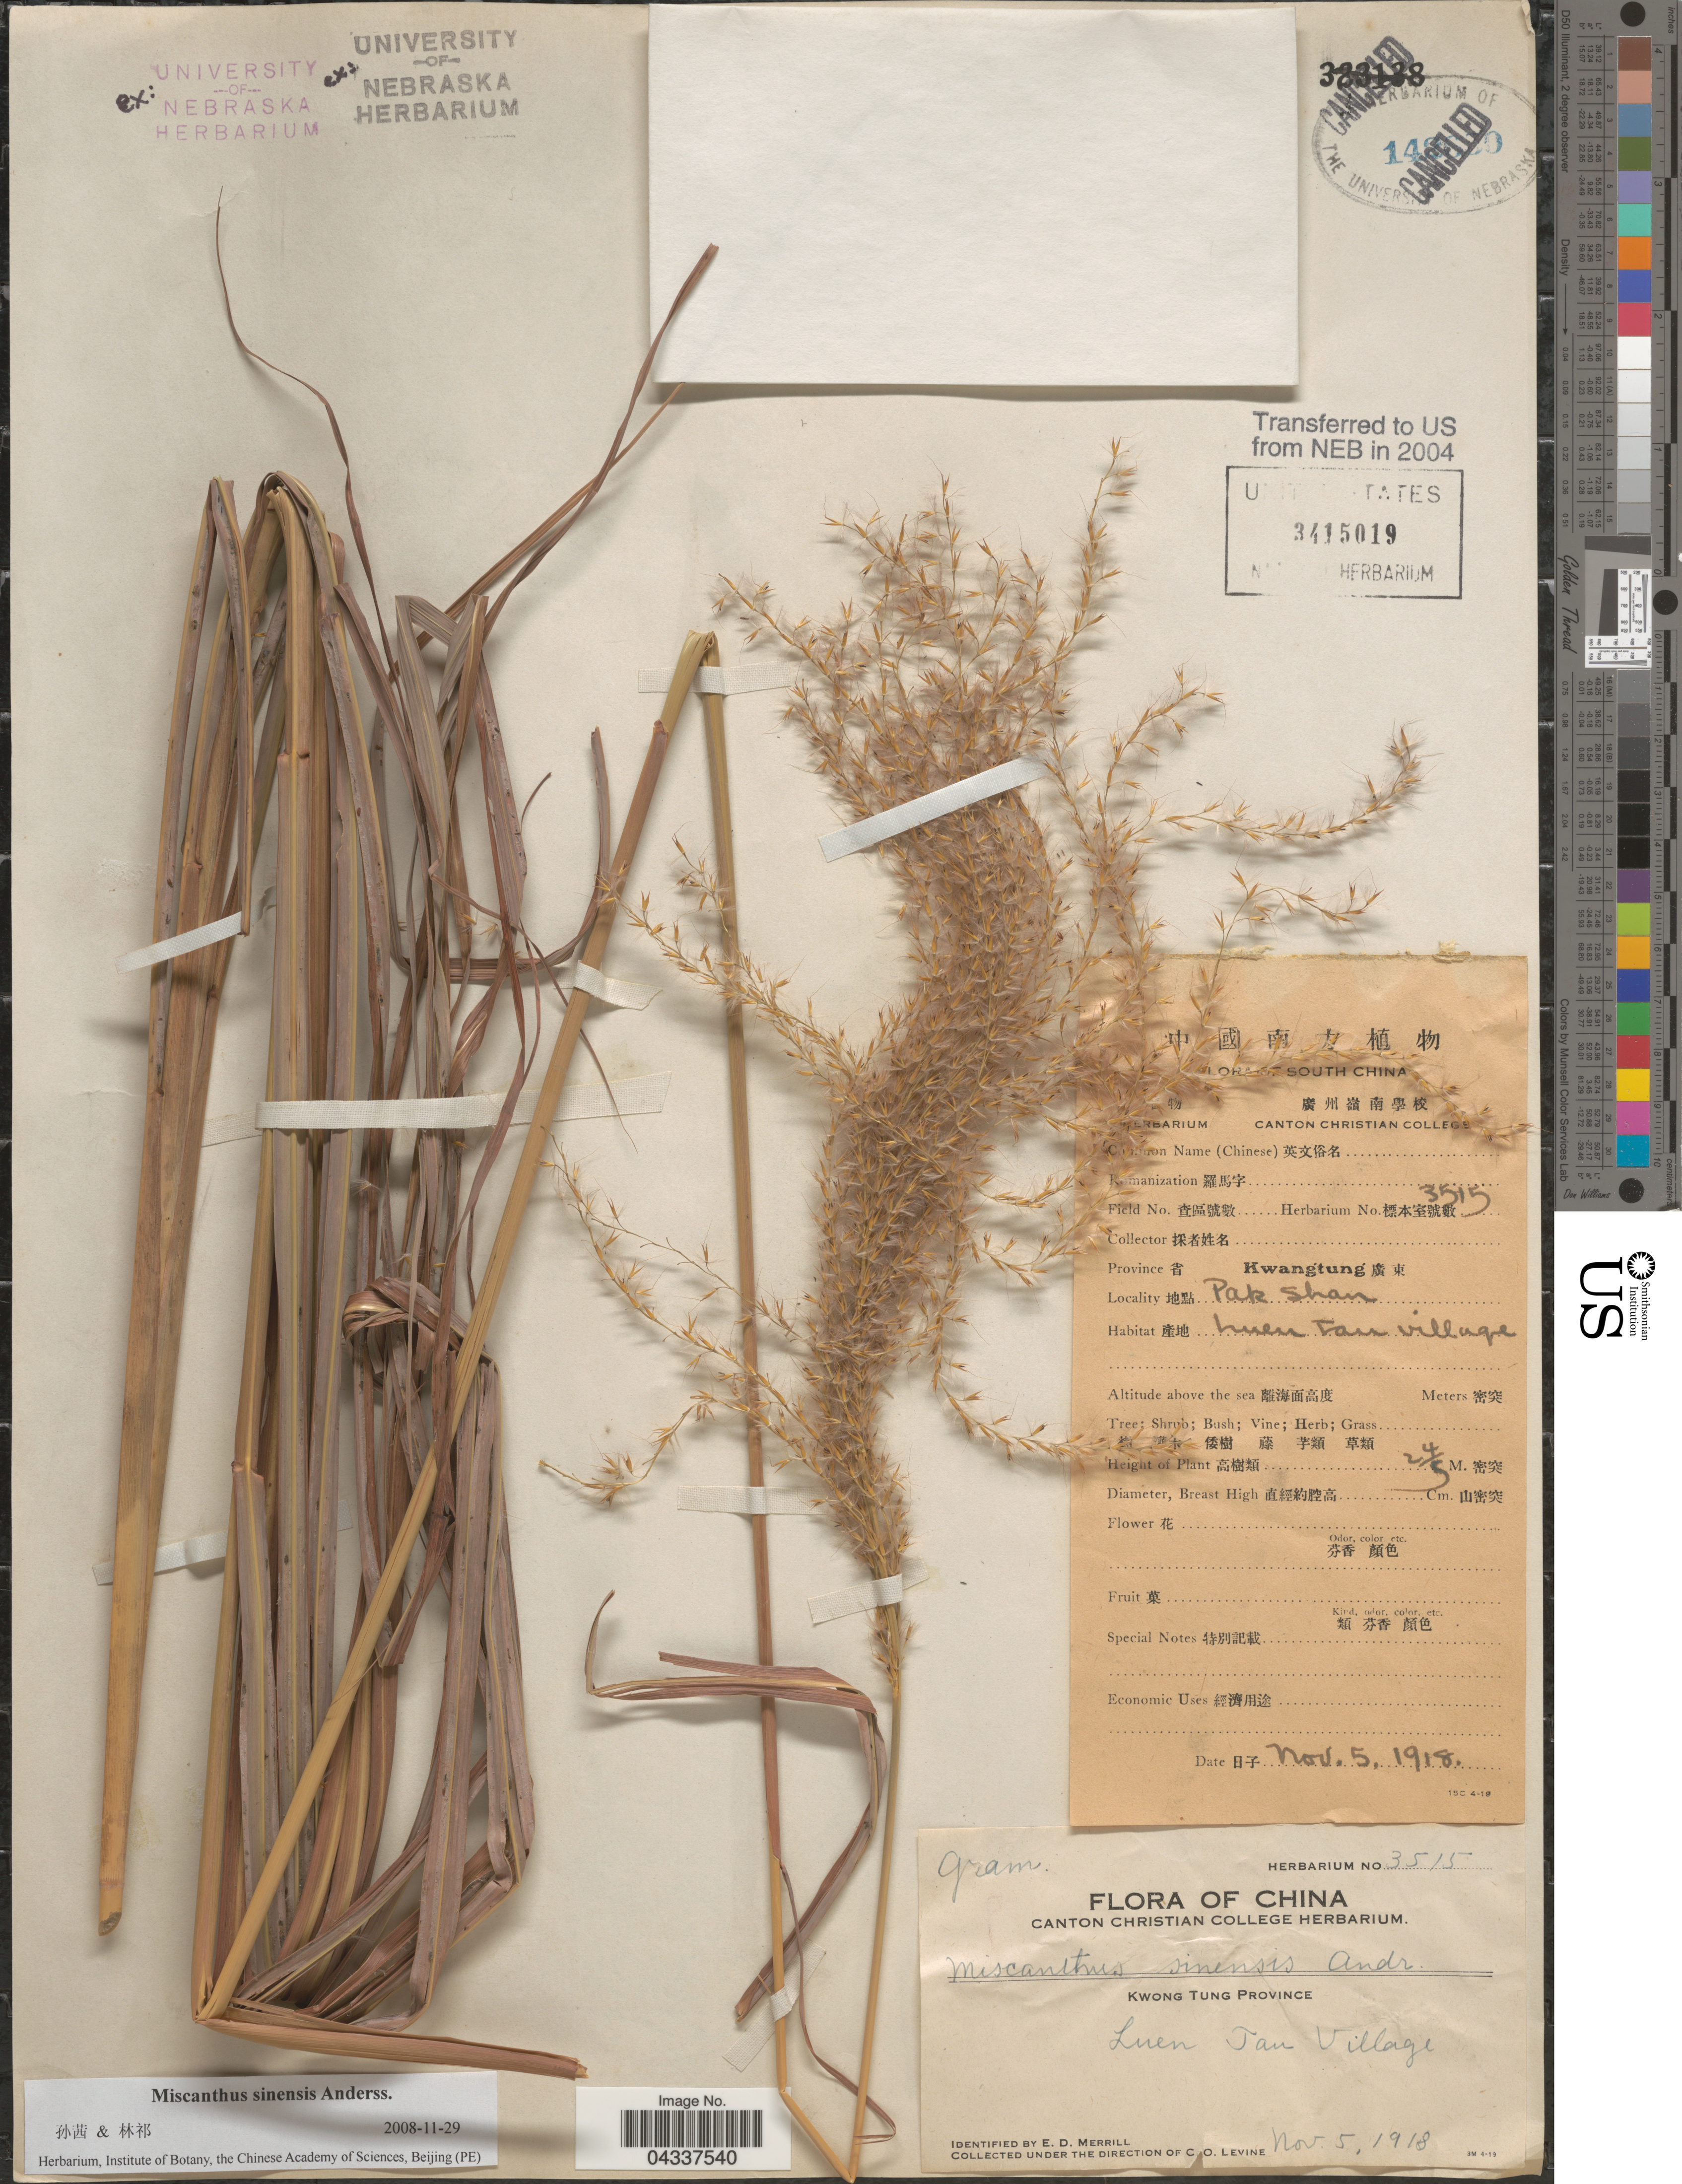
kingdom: Plantae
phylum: Tracheophyta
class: Liliopsida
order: Poales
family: Poaceae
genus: Miscanthus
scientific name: Miscanthus sinensis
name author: Andersson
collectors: C. O. Levine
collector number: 3515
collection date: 1918-11-05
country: China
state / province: Guangdong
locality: Kwong Tung Province. Province Kwangtung. Pak Shan. Luen Tau Village.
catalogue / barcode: US 3415019